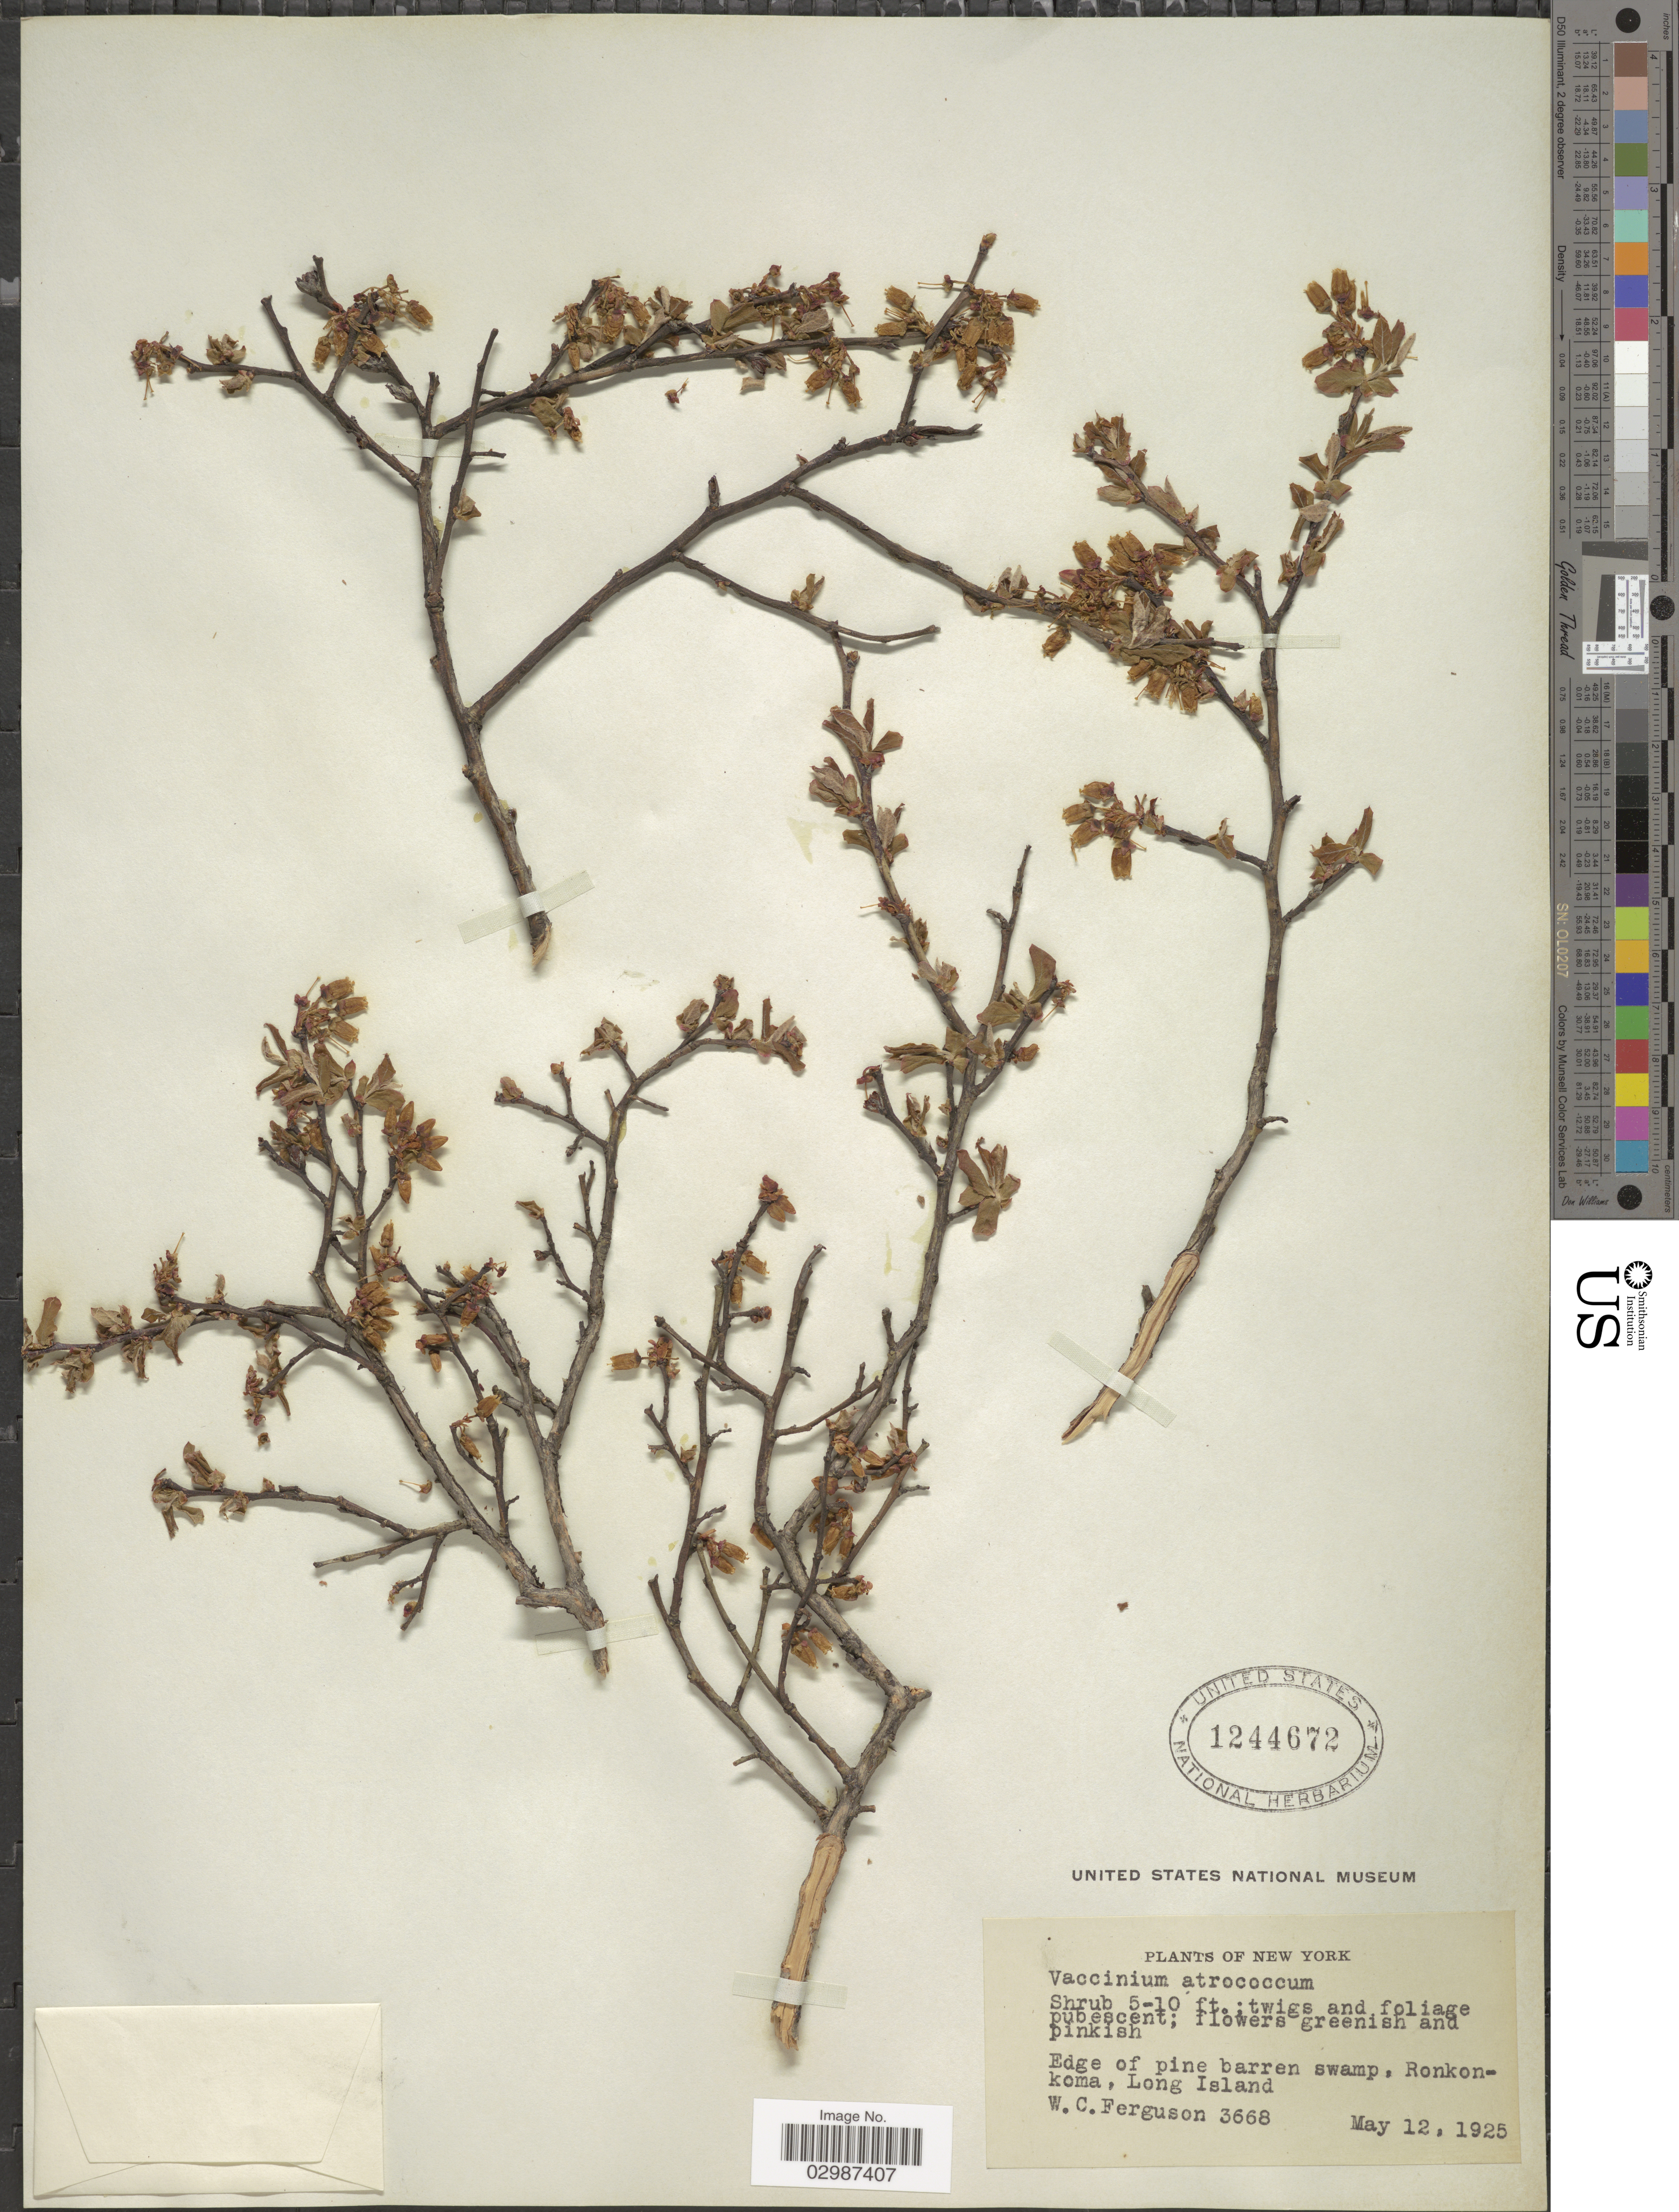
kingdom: Plantae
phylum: Tracheophyta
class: Magnoliopsida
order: Ericales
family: Ericaceae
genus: Vaccinium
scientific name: Vaccinium atrococcum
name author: (A. Gray) A. Heller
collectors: W. Ferguson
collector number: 3668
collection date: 1925-05-12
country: United States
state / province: New York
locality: Edge of pine barren swamp, Ronkonkoma, Long Island.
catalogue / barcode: US 1244672